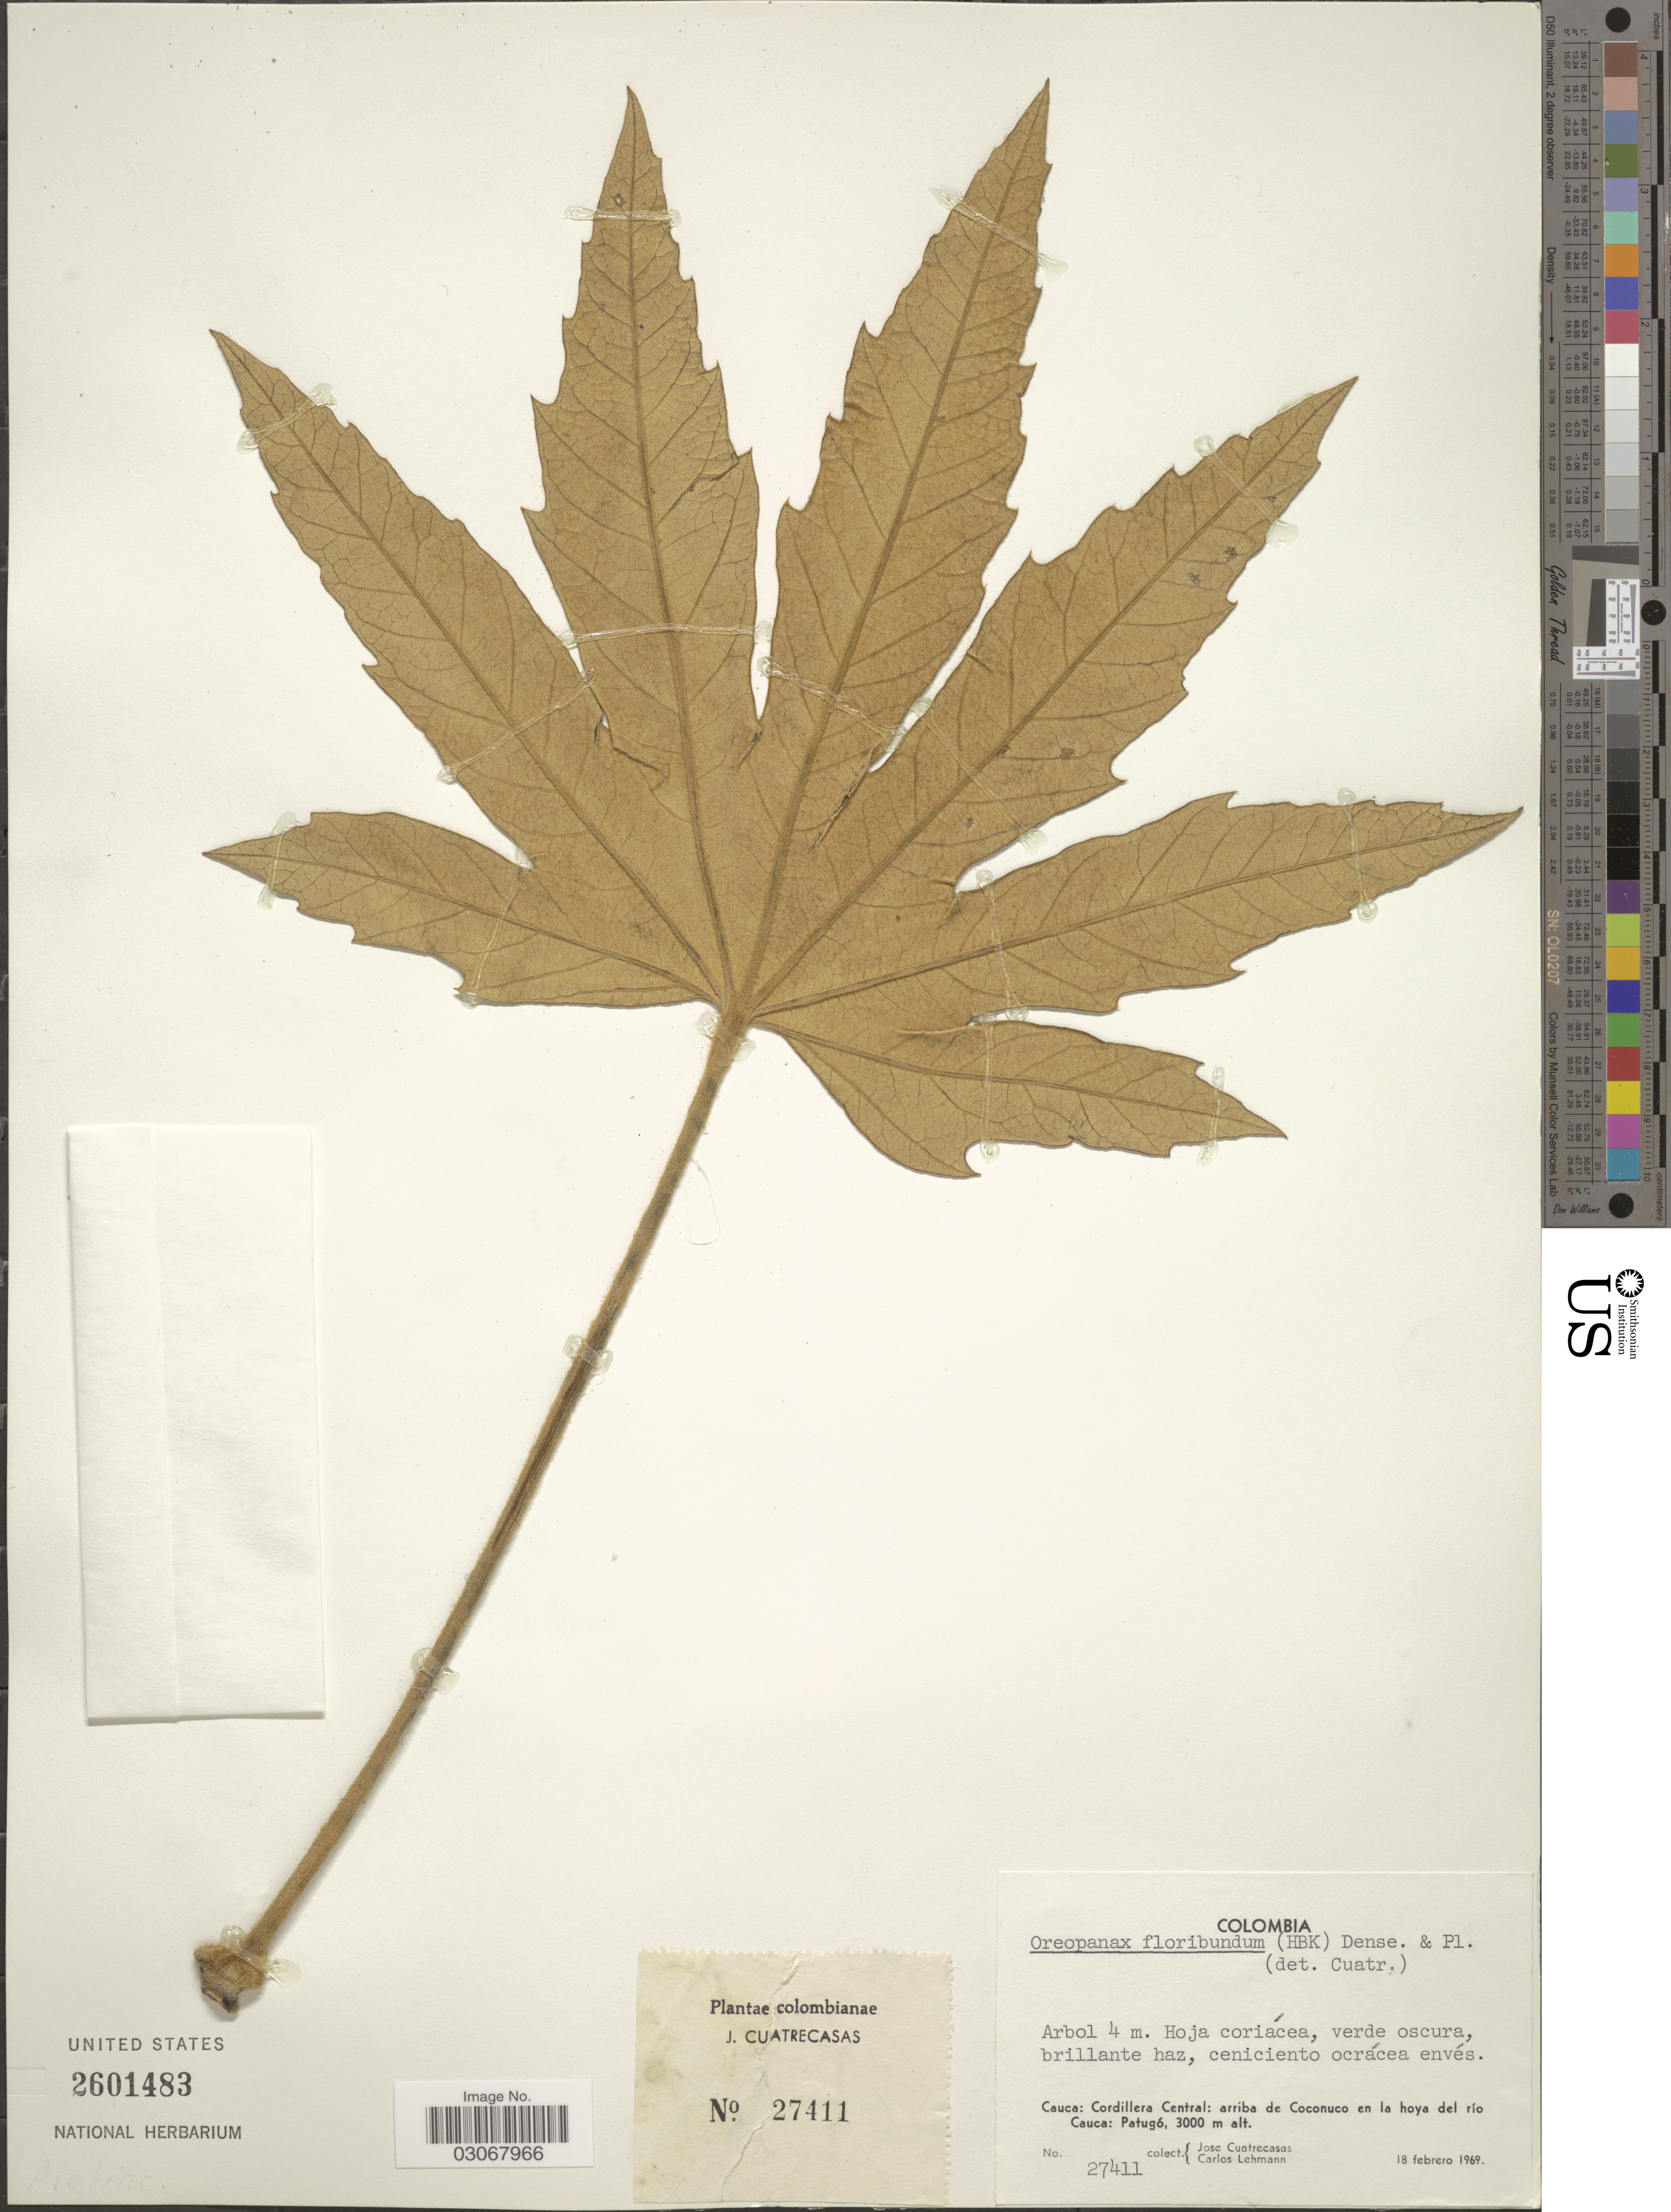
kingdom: Plantae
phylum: Tracheophyta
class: Magnoliopsida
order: Apiales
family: Araliaceae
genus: Oreopanax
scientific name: Oreopanax floribundus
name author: (Kunth) Decne. & Planch.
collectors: J. Cuatrecasas & C. Lehmann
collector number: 27411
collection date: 1969-02-18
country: Colombia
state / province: Cauca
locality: Cordillera Central: arriba de Coconuco en la hoya del río Cauca: Patugó.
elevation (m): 3000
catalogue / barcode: US 2601483